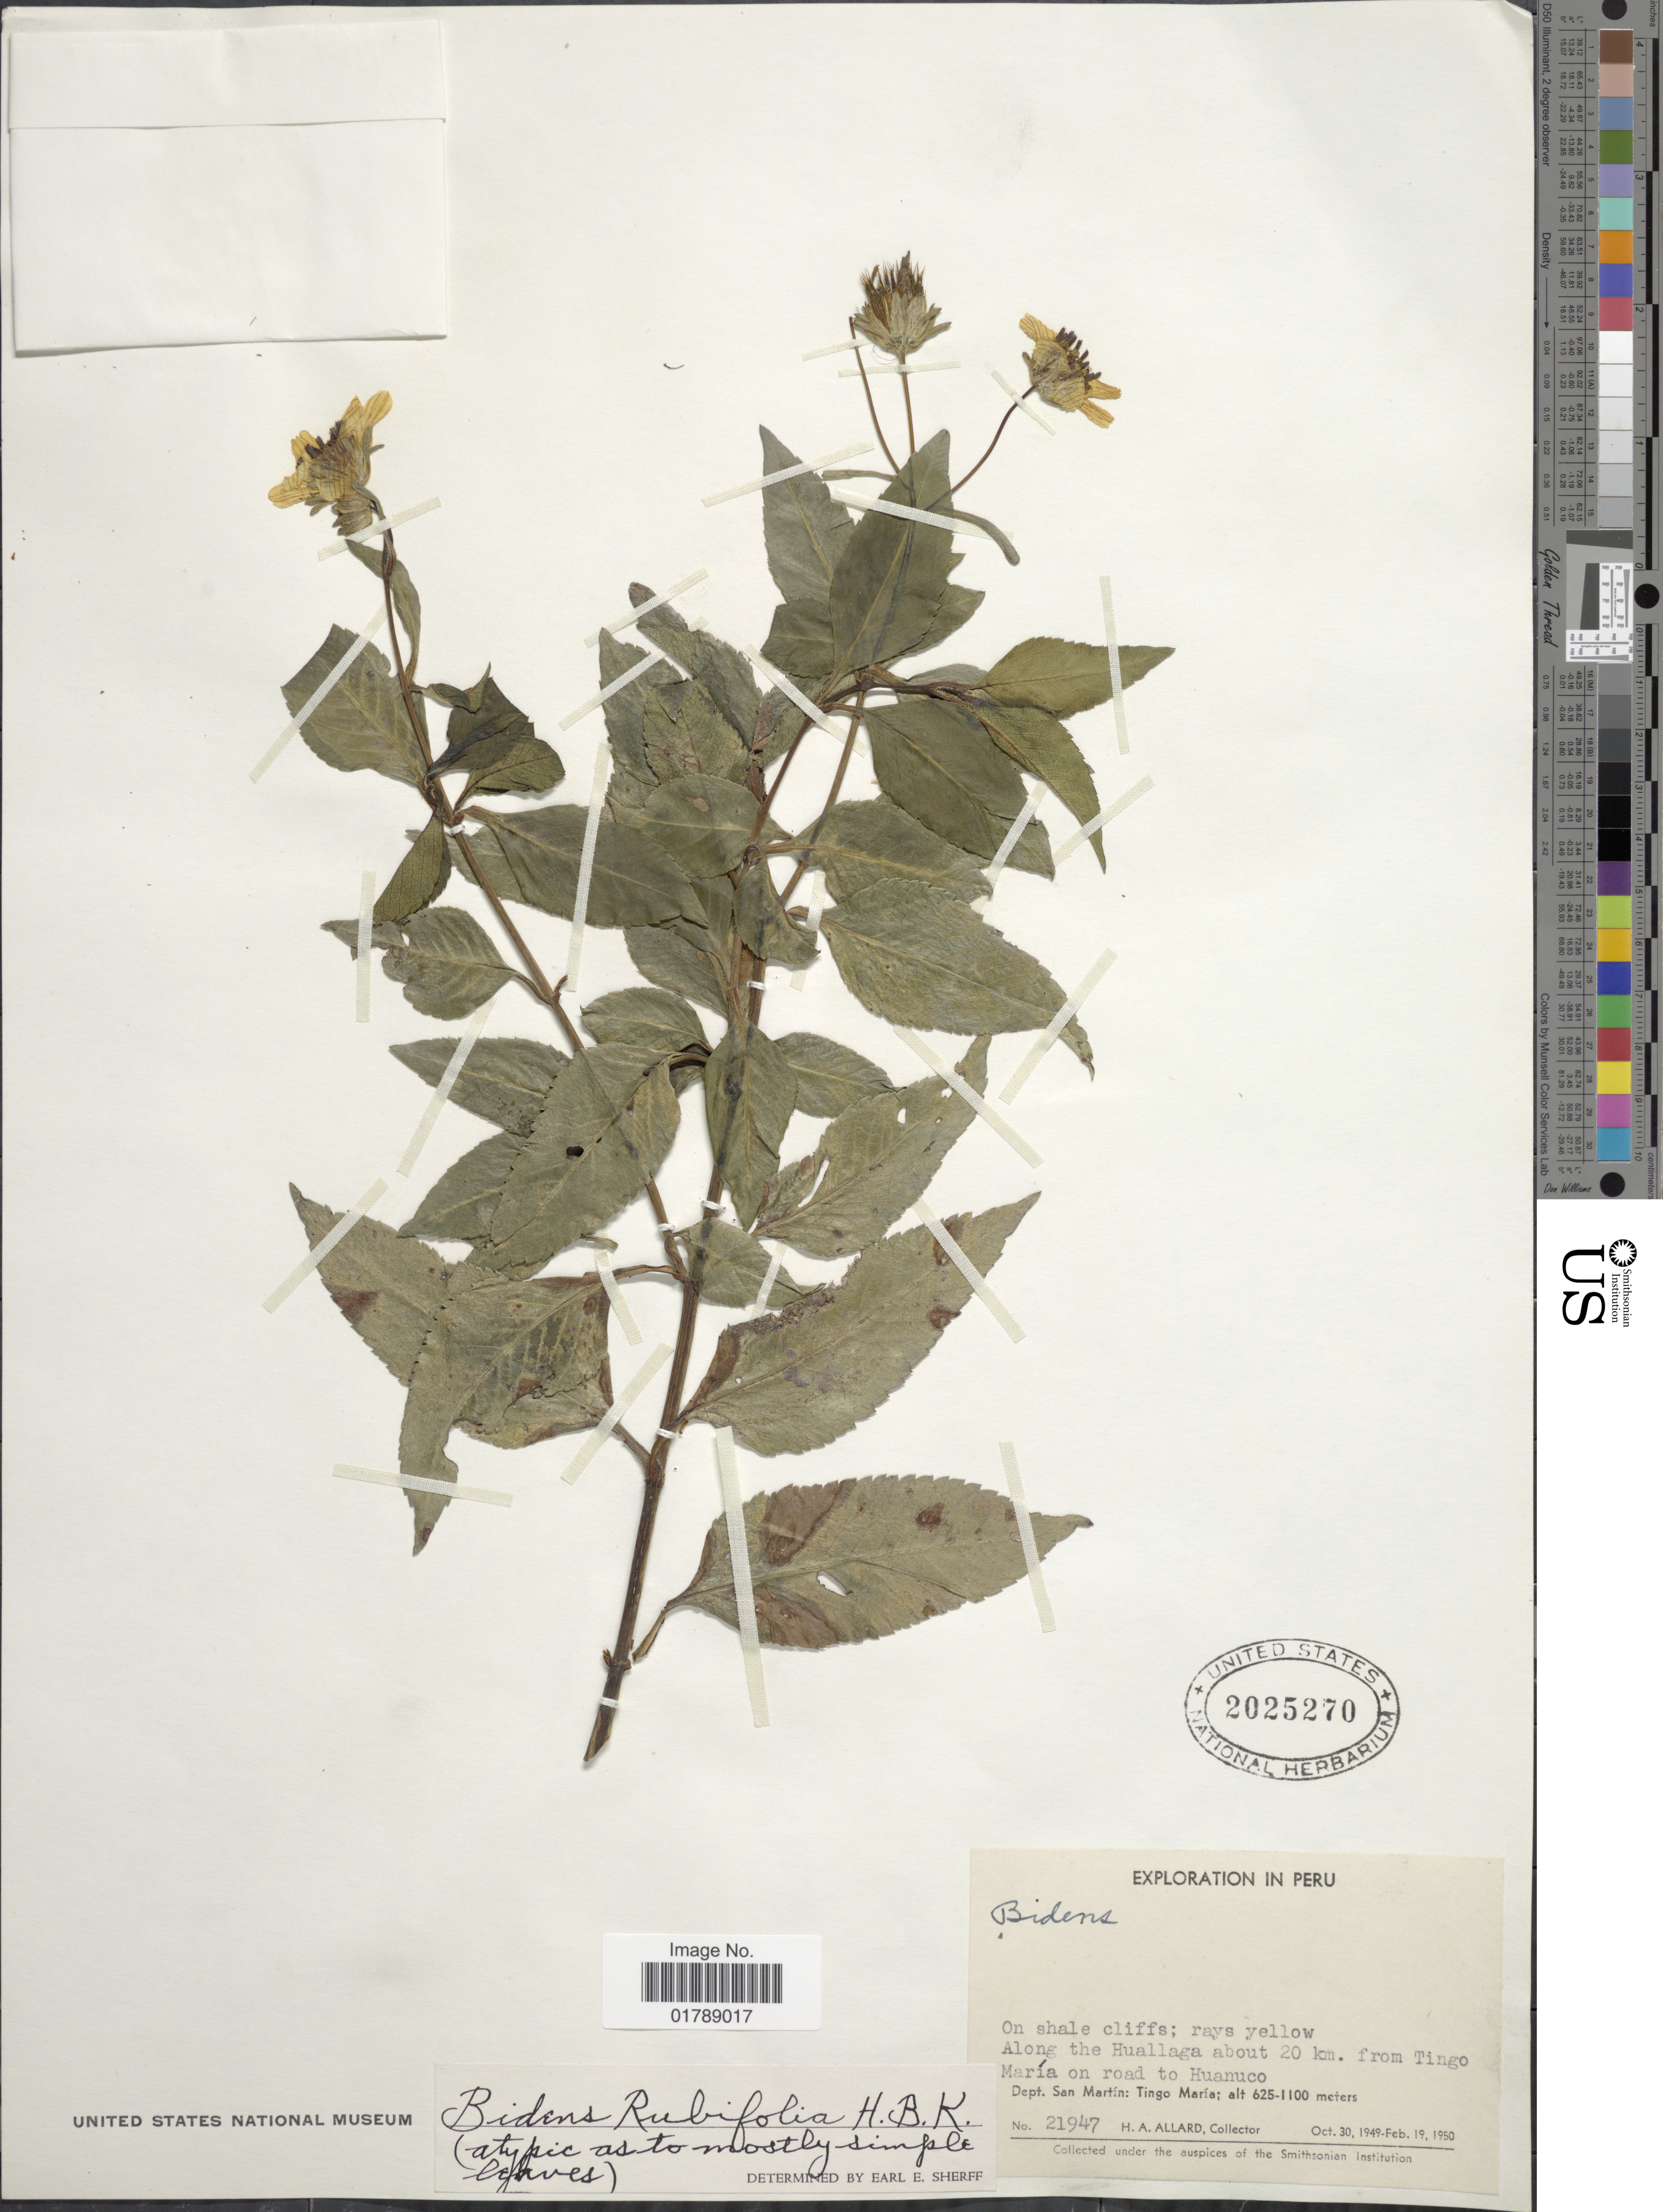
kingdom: Plantae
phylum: Tracheophyta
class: Magnoliopsida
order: Asterales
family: Asteraceae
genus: Bidens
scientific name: Bidens rubifolia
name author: Kunth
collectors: H. A. Allard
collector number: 21947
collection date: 1949-10-30/1950-02-19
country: Peru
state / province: San Martín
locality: Along the Huallaga about 20 km. from Tingo María on road to Huanuco. Tingo María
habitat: on shale cliffs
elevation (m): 625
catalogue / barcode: US 2025270